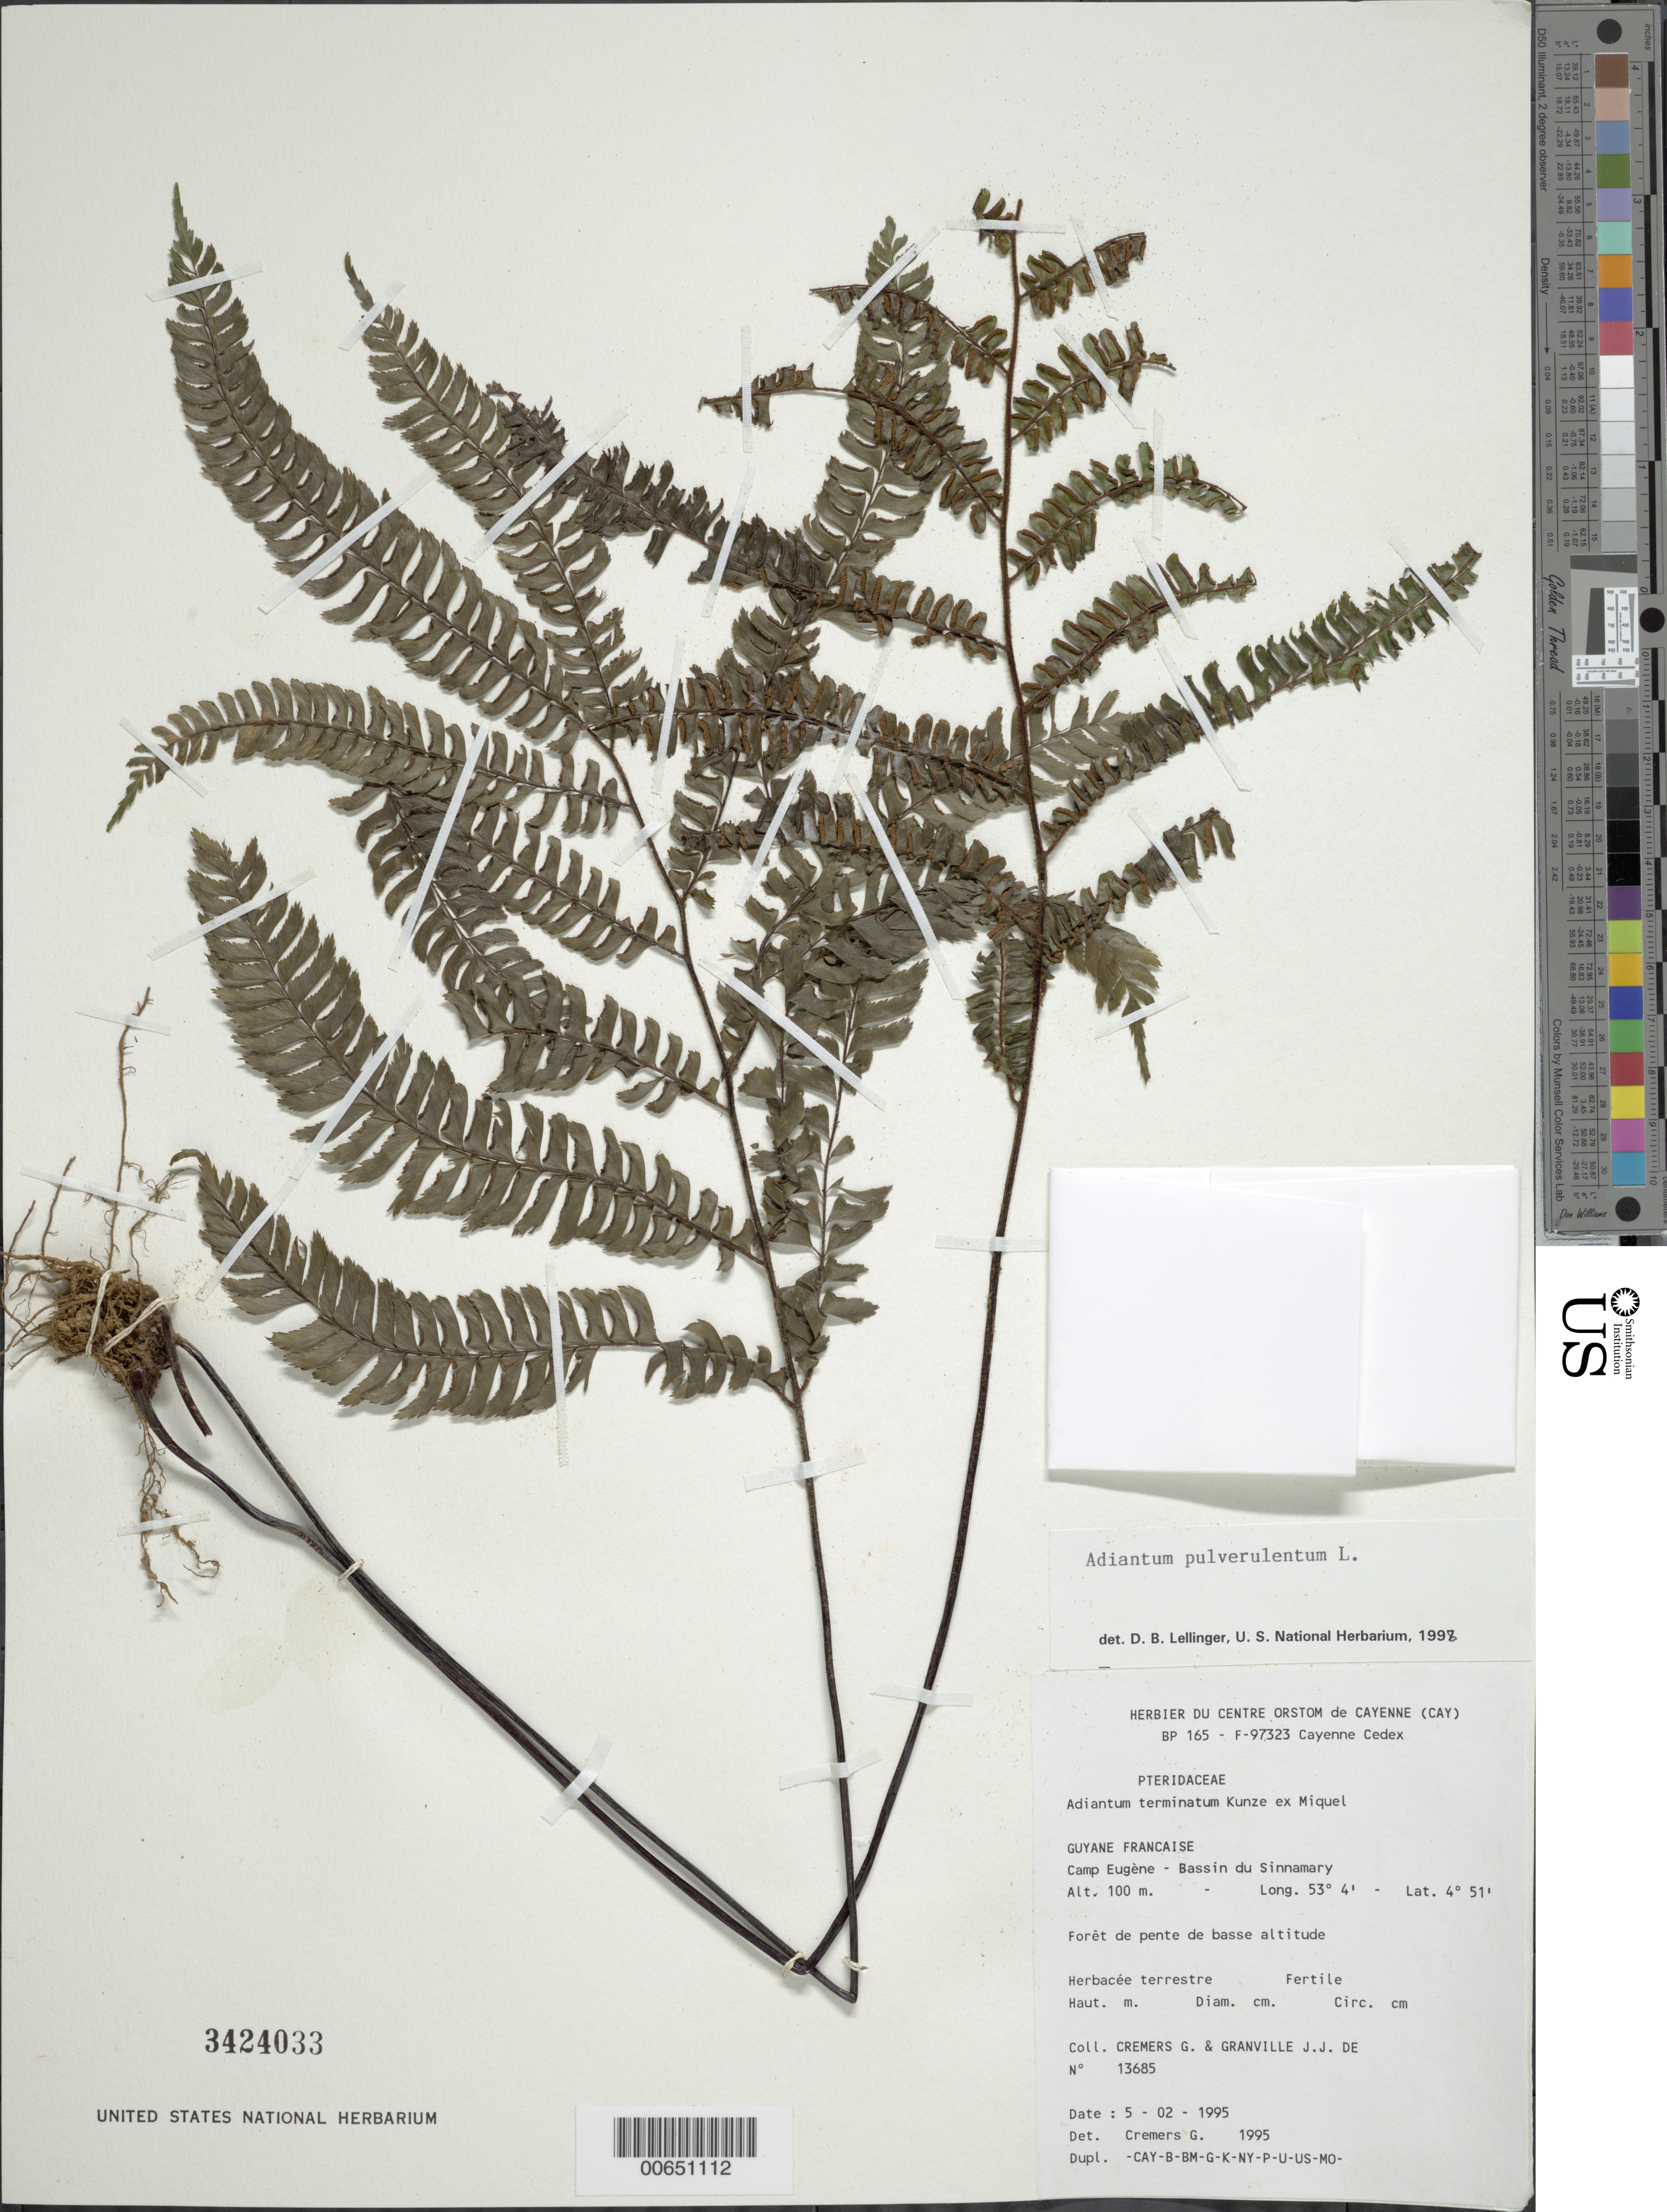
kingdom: Plantae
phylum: Tracheophyta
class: Polypodiopsida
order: Polypodiales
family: Pteridaceae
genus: Adiantum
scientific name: Adiantum pulverulentum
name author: L.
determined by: Lellinger, David B., (BOT), Smithsonian Institution - National Museum of Natural History (UNITED STATES)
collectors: G. Cremers & J.-J. de Granville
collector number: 13685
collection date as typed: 5-Feb-95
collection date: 1995-02-05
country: French Guiana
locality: Camp Eugène, Bassin du Sinnamary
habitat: Low slope forest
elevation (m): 100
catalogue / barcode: US 3424033